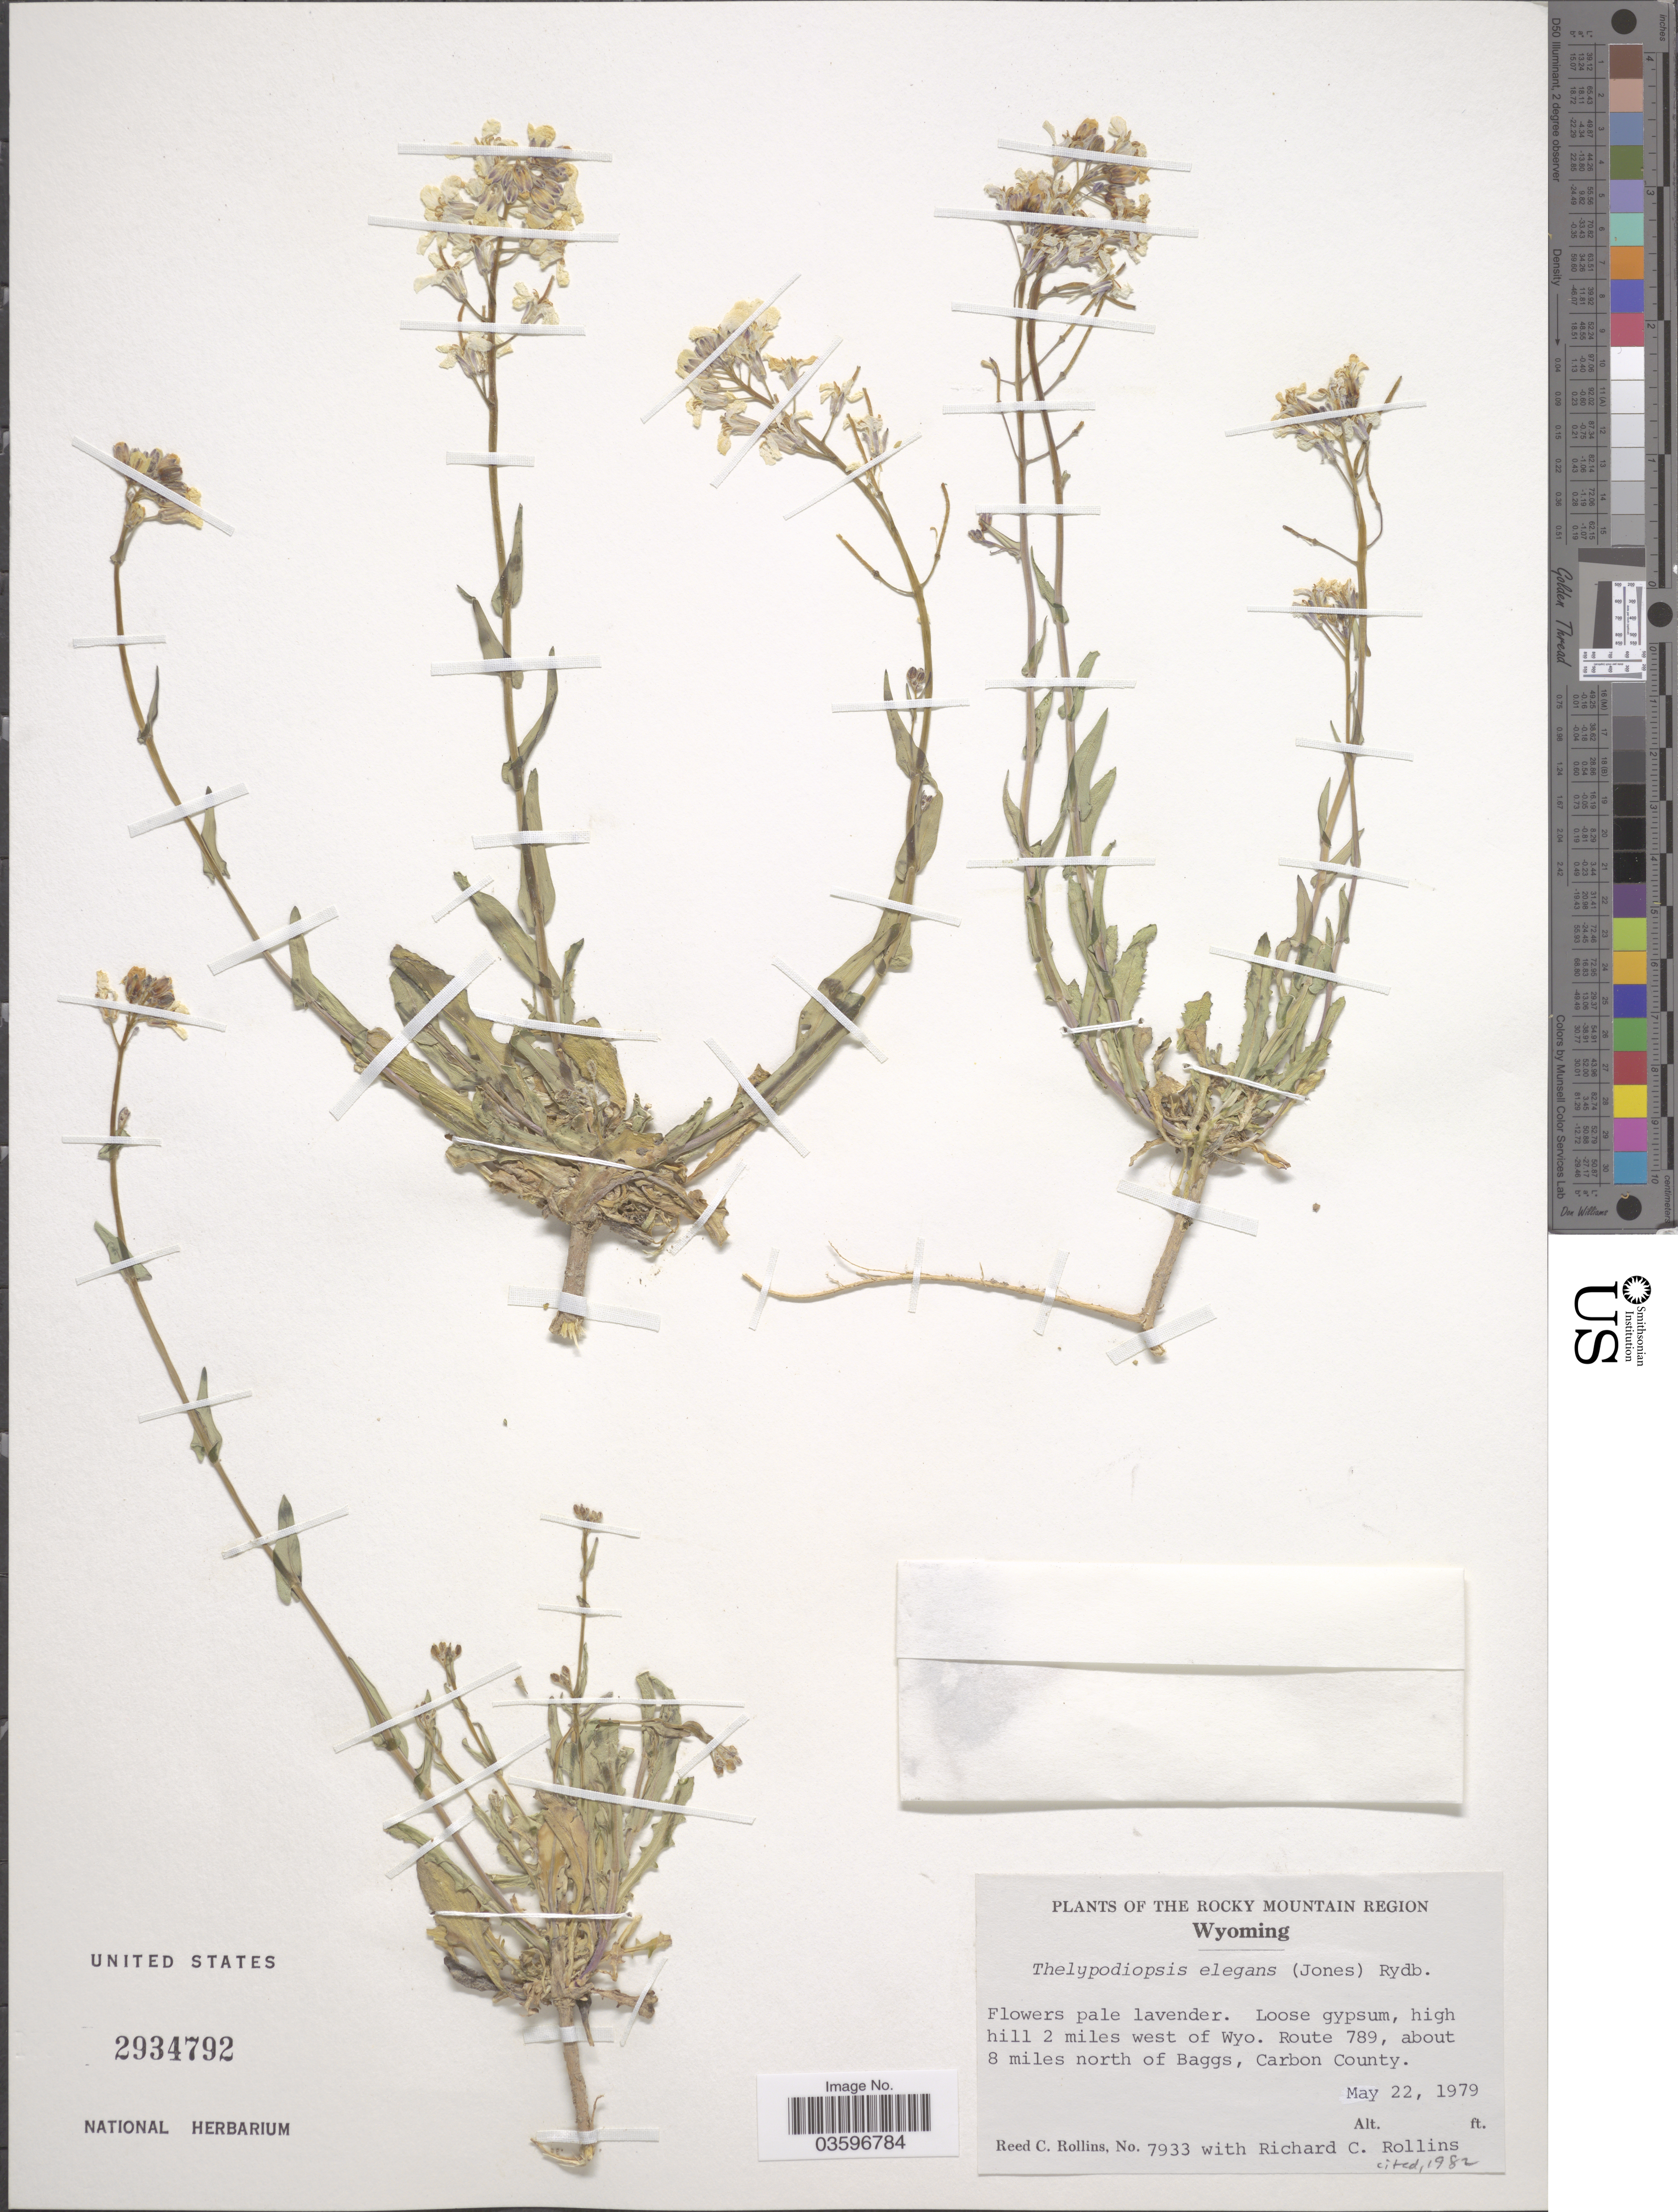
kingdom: Plantae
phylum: Tracheophyta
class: Magnoliopsida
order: Brassicales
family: Brassicaceae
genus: Thelypodiopsis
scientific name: Thelypodiopsis elegans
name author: (M.E. Jones) Rydb.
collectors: R. C. Rollins & R. C. Rollins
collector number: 7933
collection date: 1979-05-22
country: United States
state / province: Wyoming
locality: The Rocky Mountain Region. High hills 2 miles west of Wyo. Route 789, about 8 miles north of Baggs, Carbon County.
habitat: high hills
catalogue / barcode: US 2934792